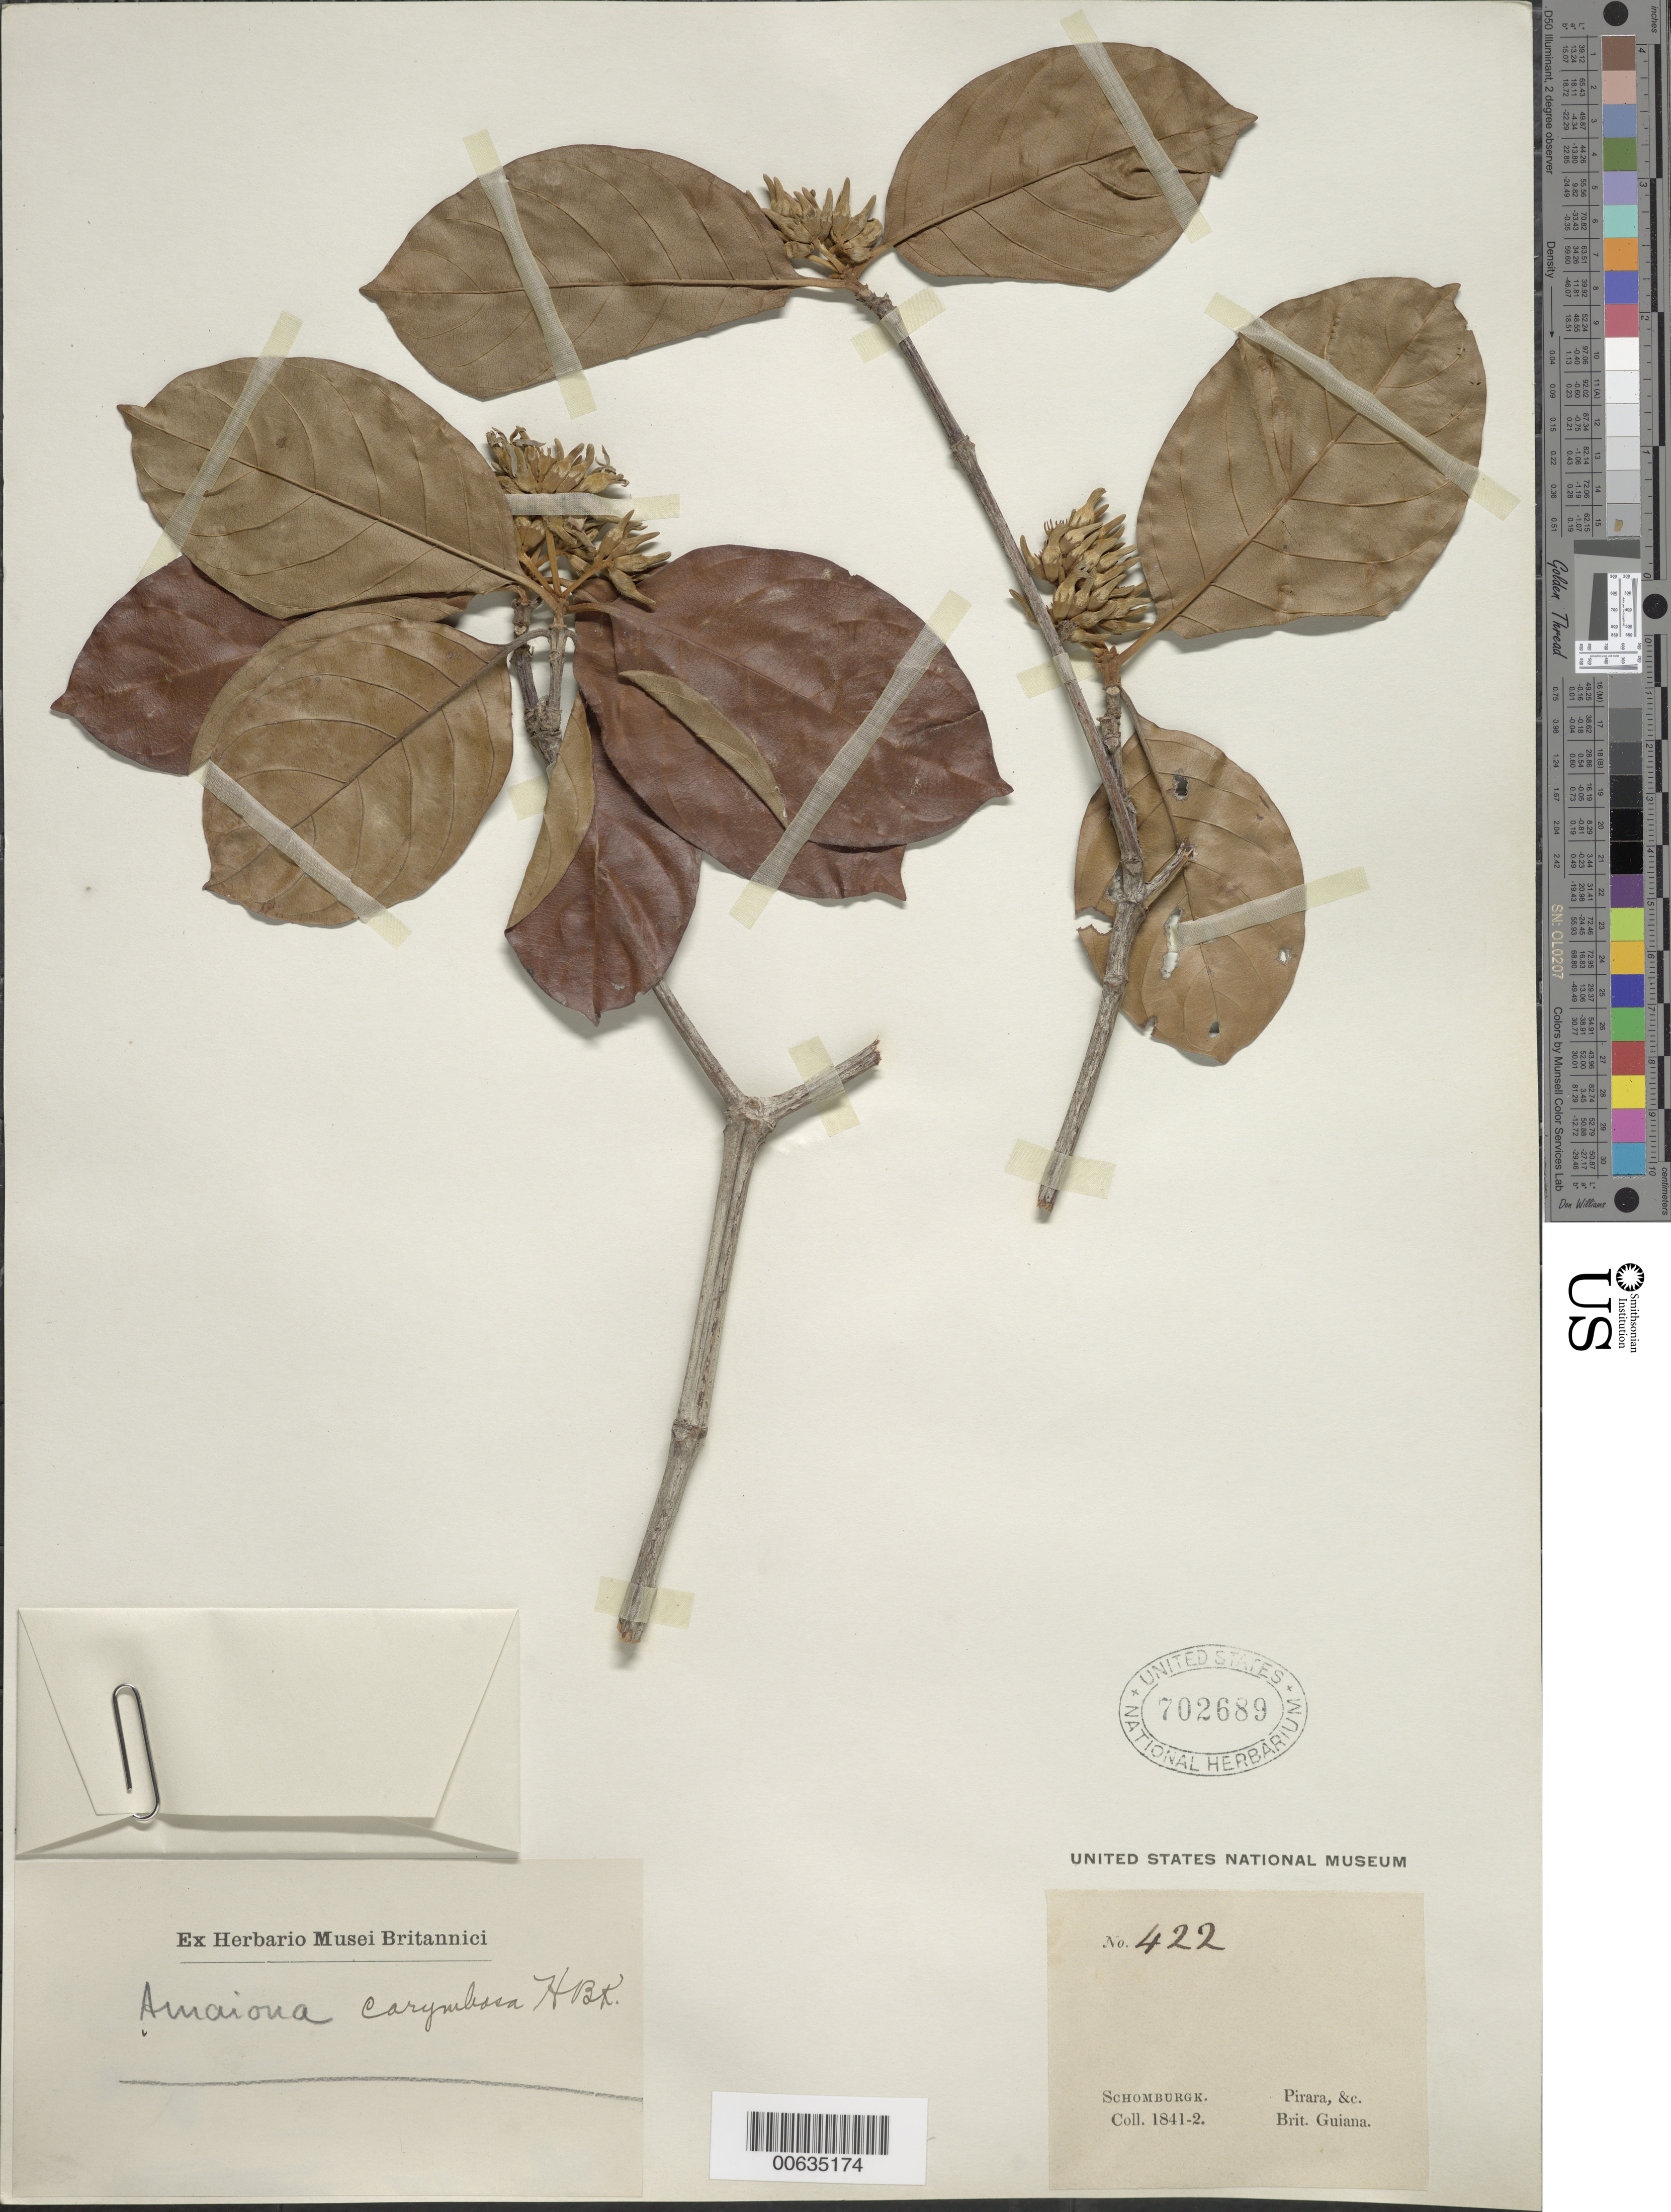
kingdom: Plantae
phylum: Tracheophyta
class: Magnoliopsida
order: Gentianales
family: Rubiaceae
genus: Amaioua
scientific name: Amaioua corymbosa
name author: Kunth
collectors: R. H. Schomburgk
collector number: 422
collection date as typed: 1841 to 1842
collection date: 1841/1842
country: Guyana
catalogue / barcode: US 702689